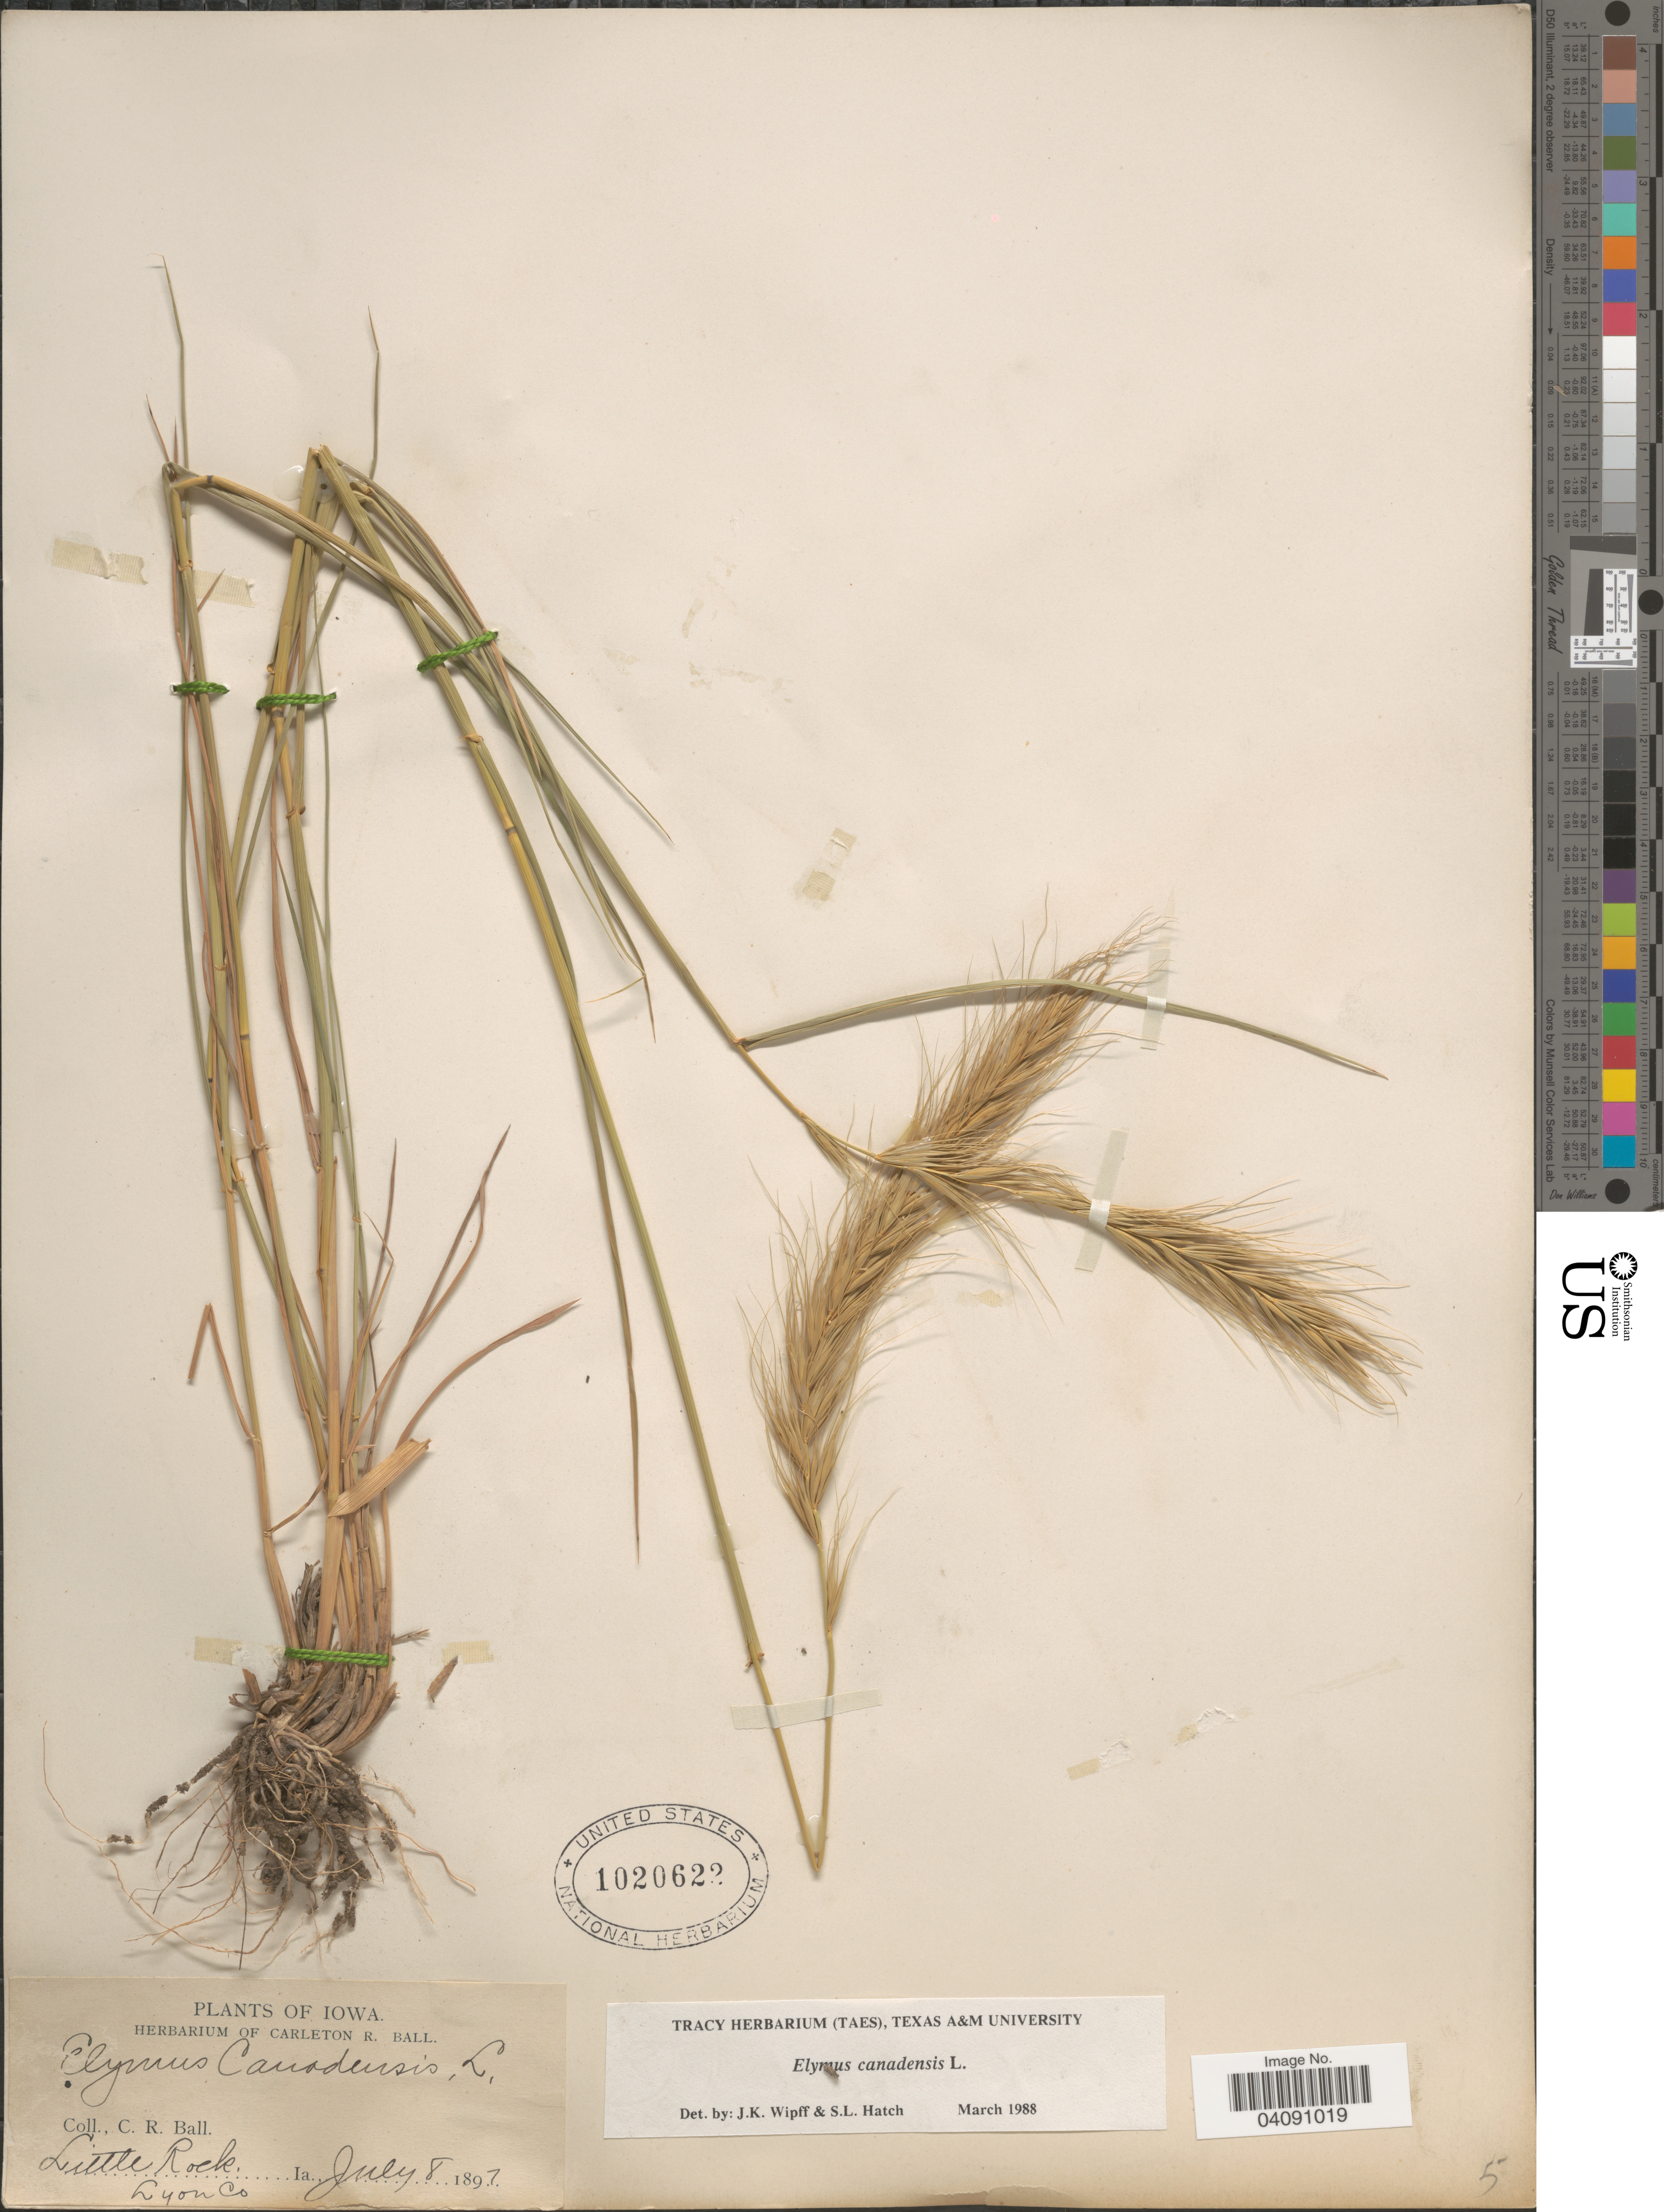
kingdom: Plantae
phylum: Tracheophyta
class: Liliopsida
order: Poales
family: Poaceae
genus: Elymus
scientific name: Elymus canadensis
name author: L.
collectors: C. R. Ball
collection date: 1897-07-08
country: United States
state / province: Iowa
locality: Little Rock. Lyon Co.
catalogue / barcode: US 1020622